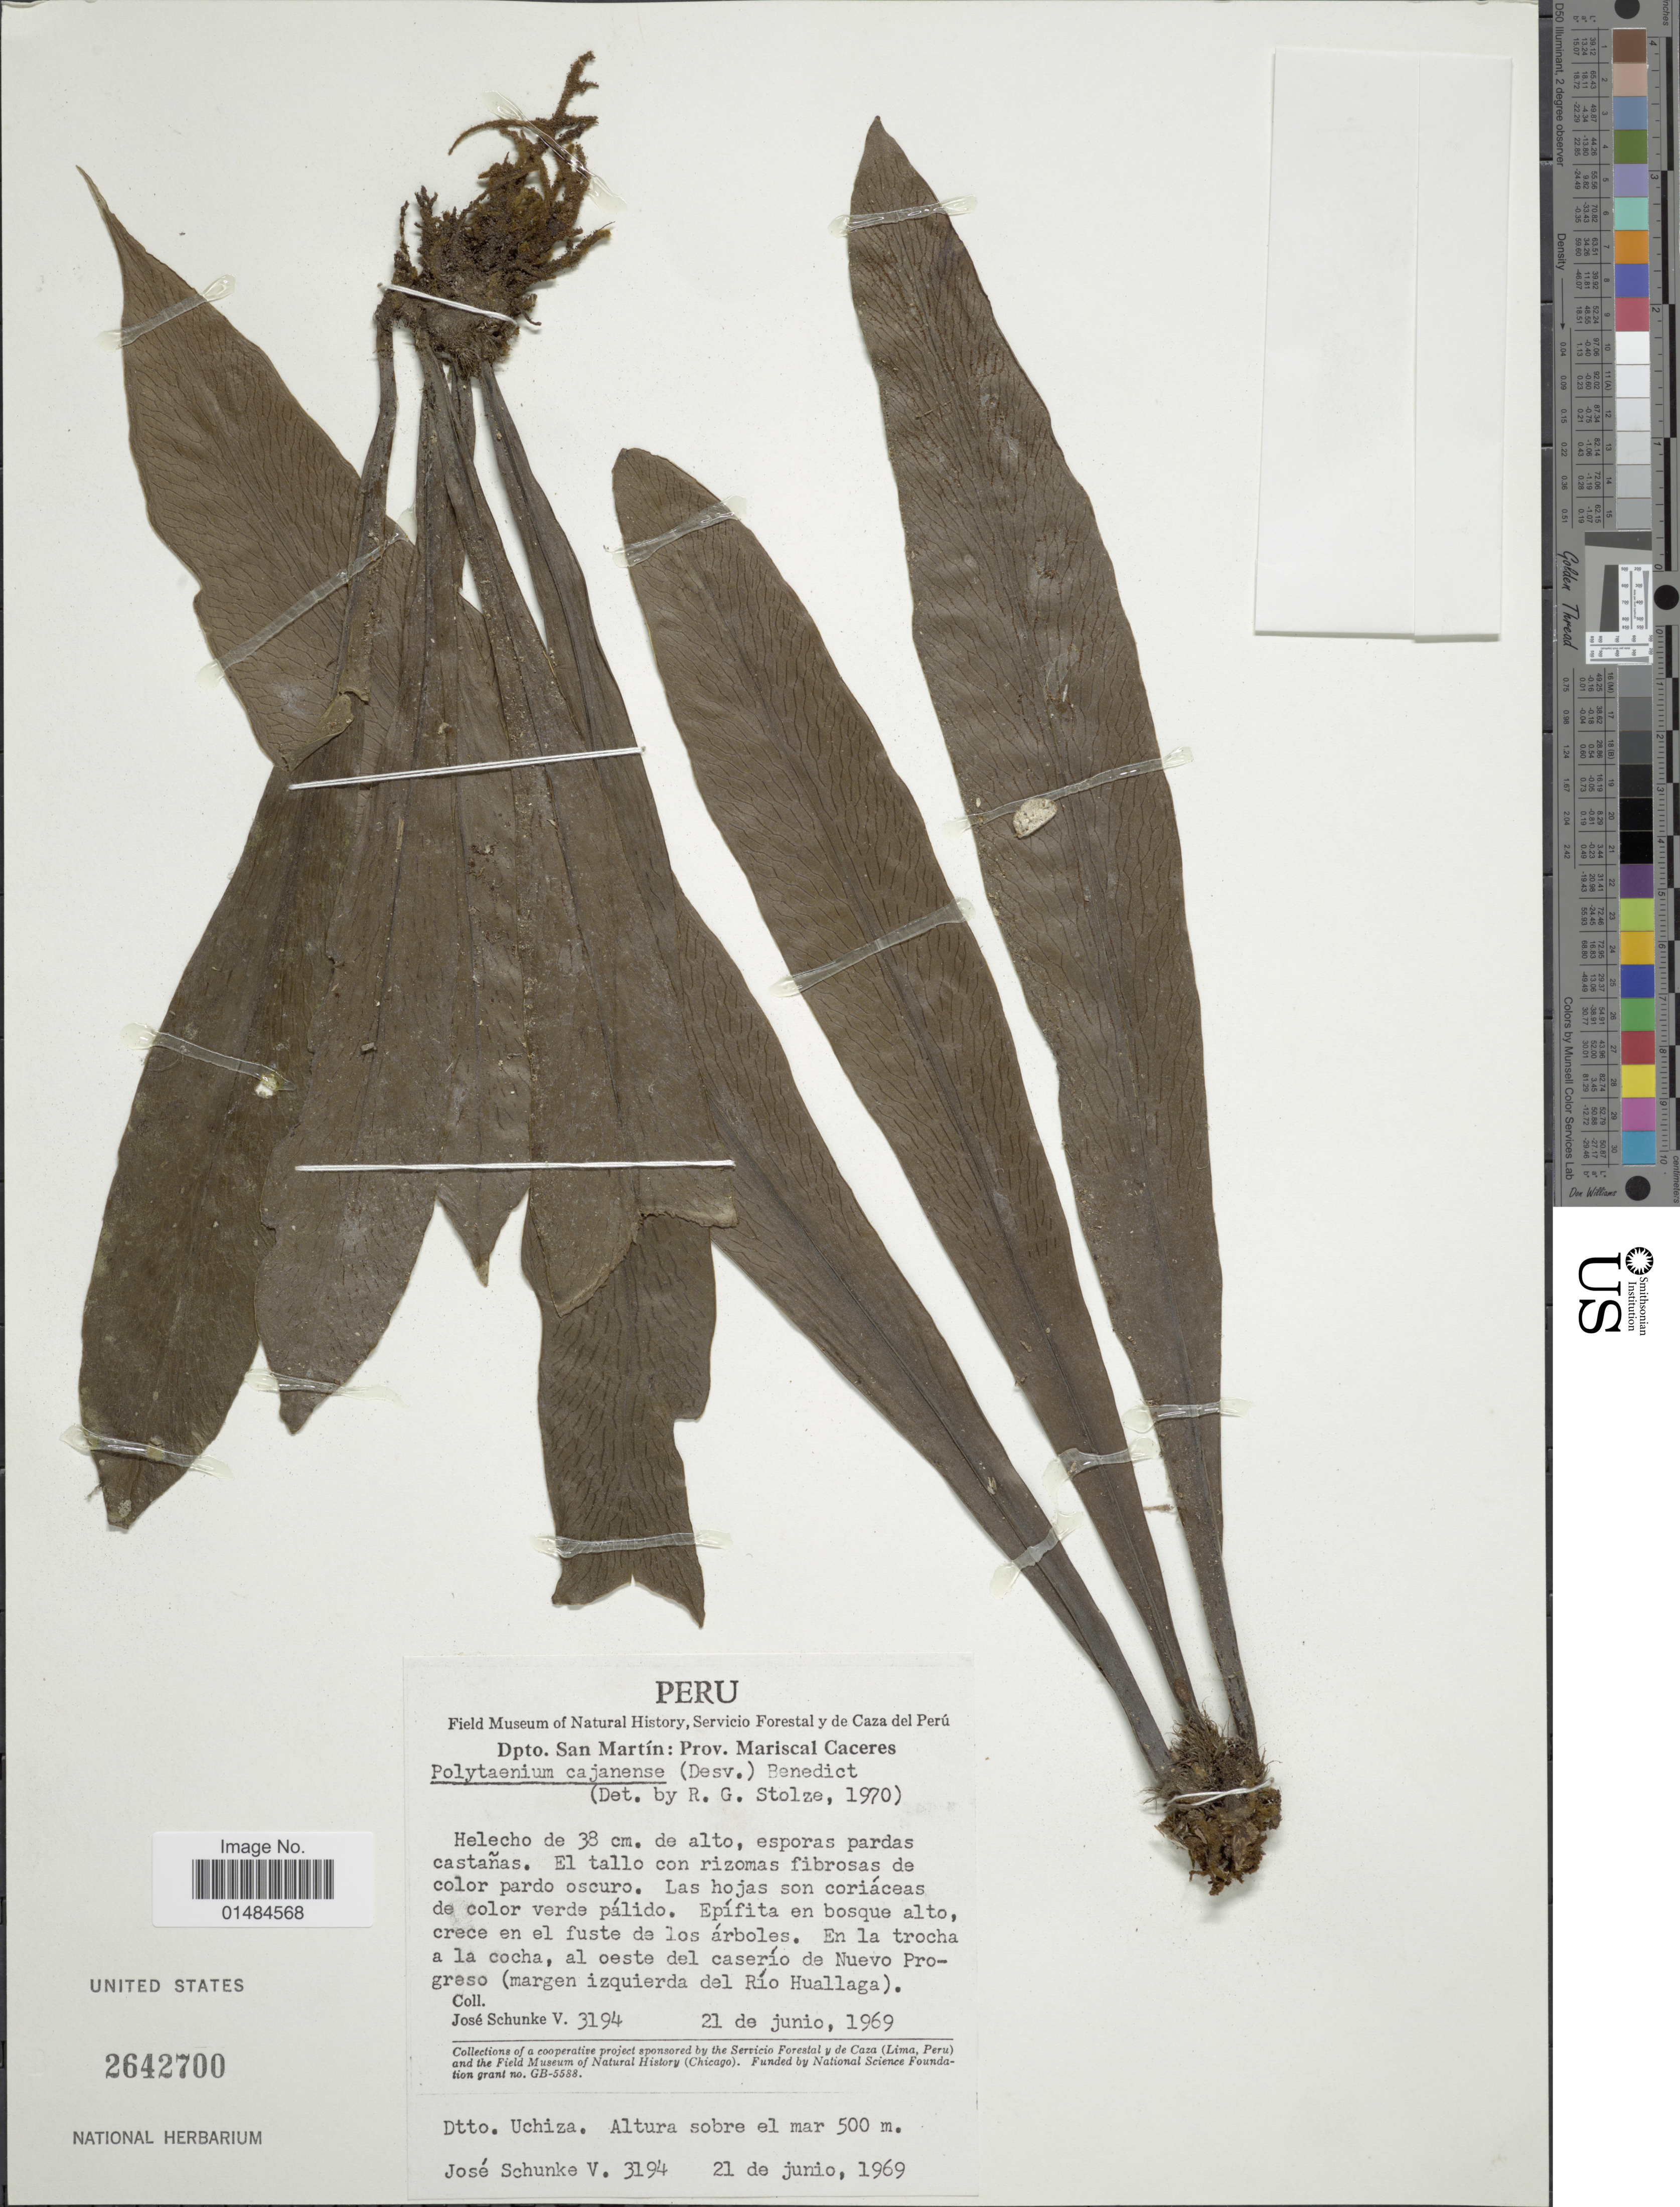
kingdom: Plantae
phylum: Tracheophyta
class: Polypodiopsida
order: Polypodiales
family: Pteridaceae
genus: Polytaenium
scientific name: Polytaenium cajenense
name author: (Desv.) Benedict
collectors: J. Schunke Vigo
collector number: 3194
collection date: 1969-06-21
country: Peru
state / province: San Martín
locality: Prov. Mariscal Caceres. En la Trocha a la cocha, al oeste del caserío de Nuevo Progreso (margen izquierda del Río Huallaga). Dtto. Uchiza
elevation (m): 500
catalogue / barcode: US 2642700